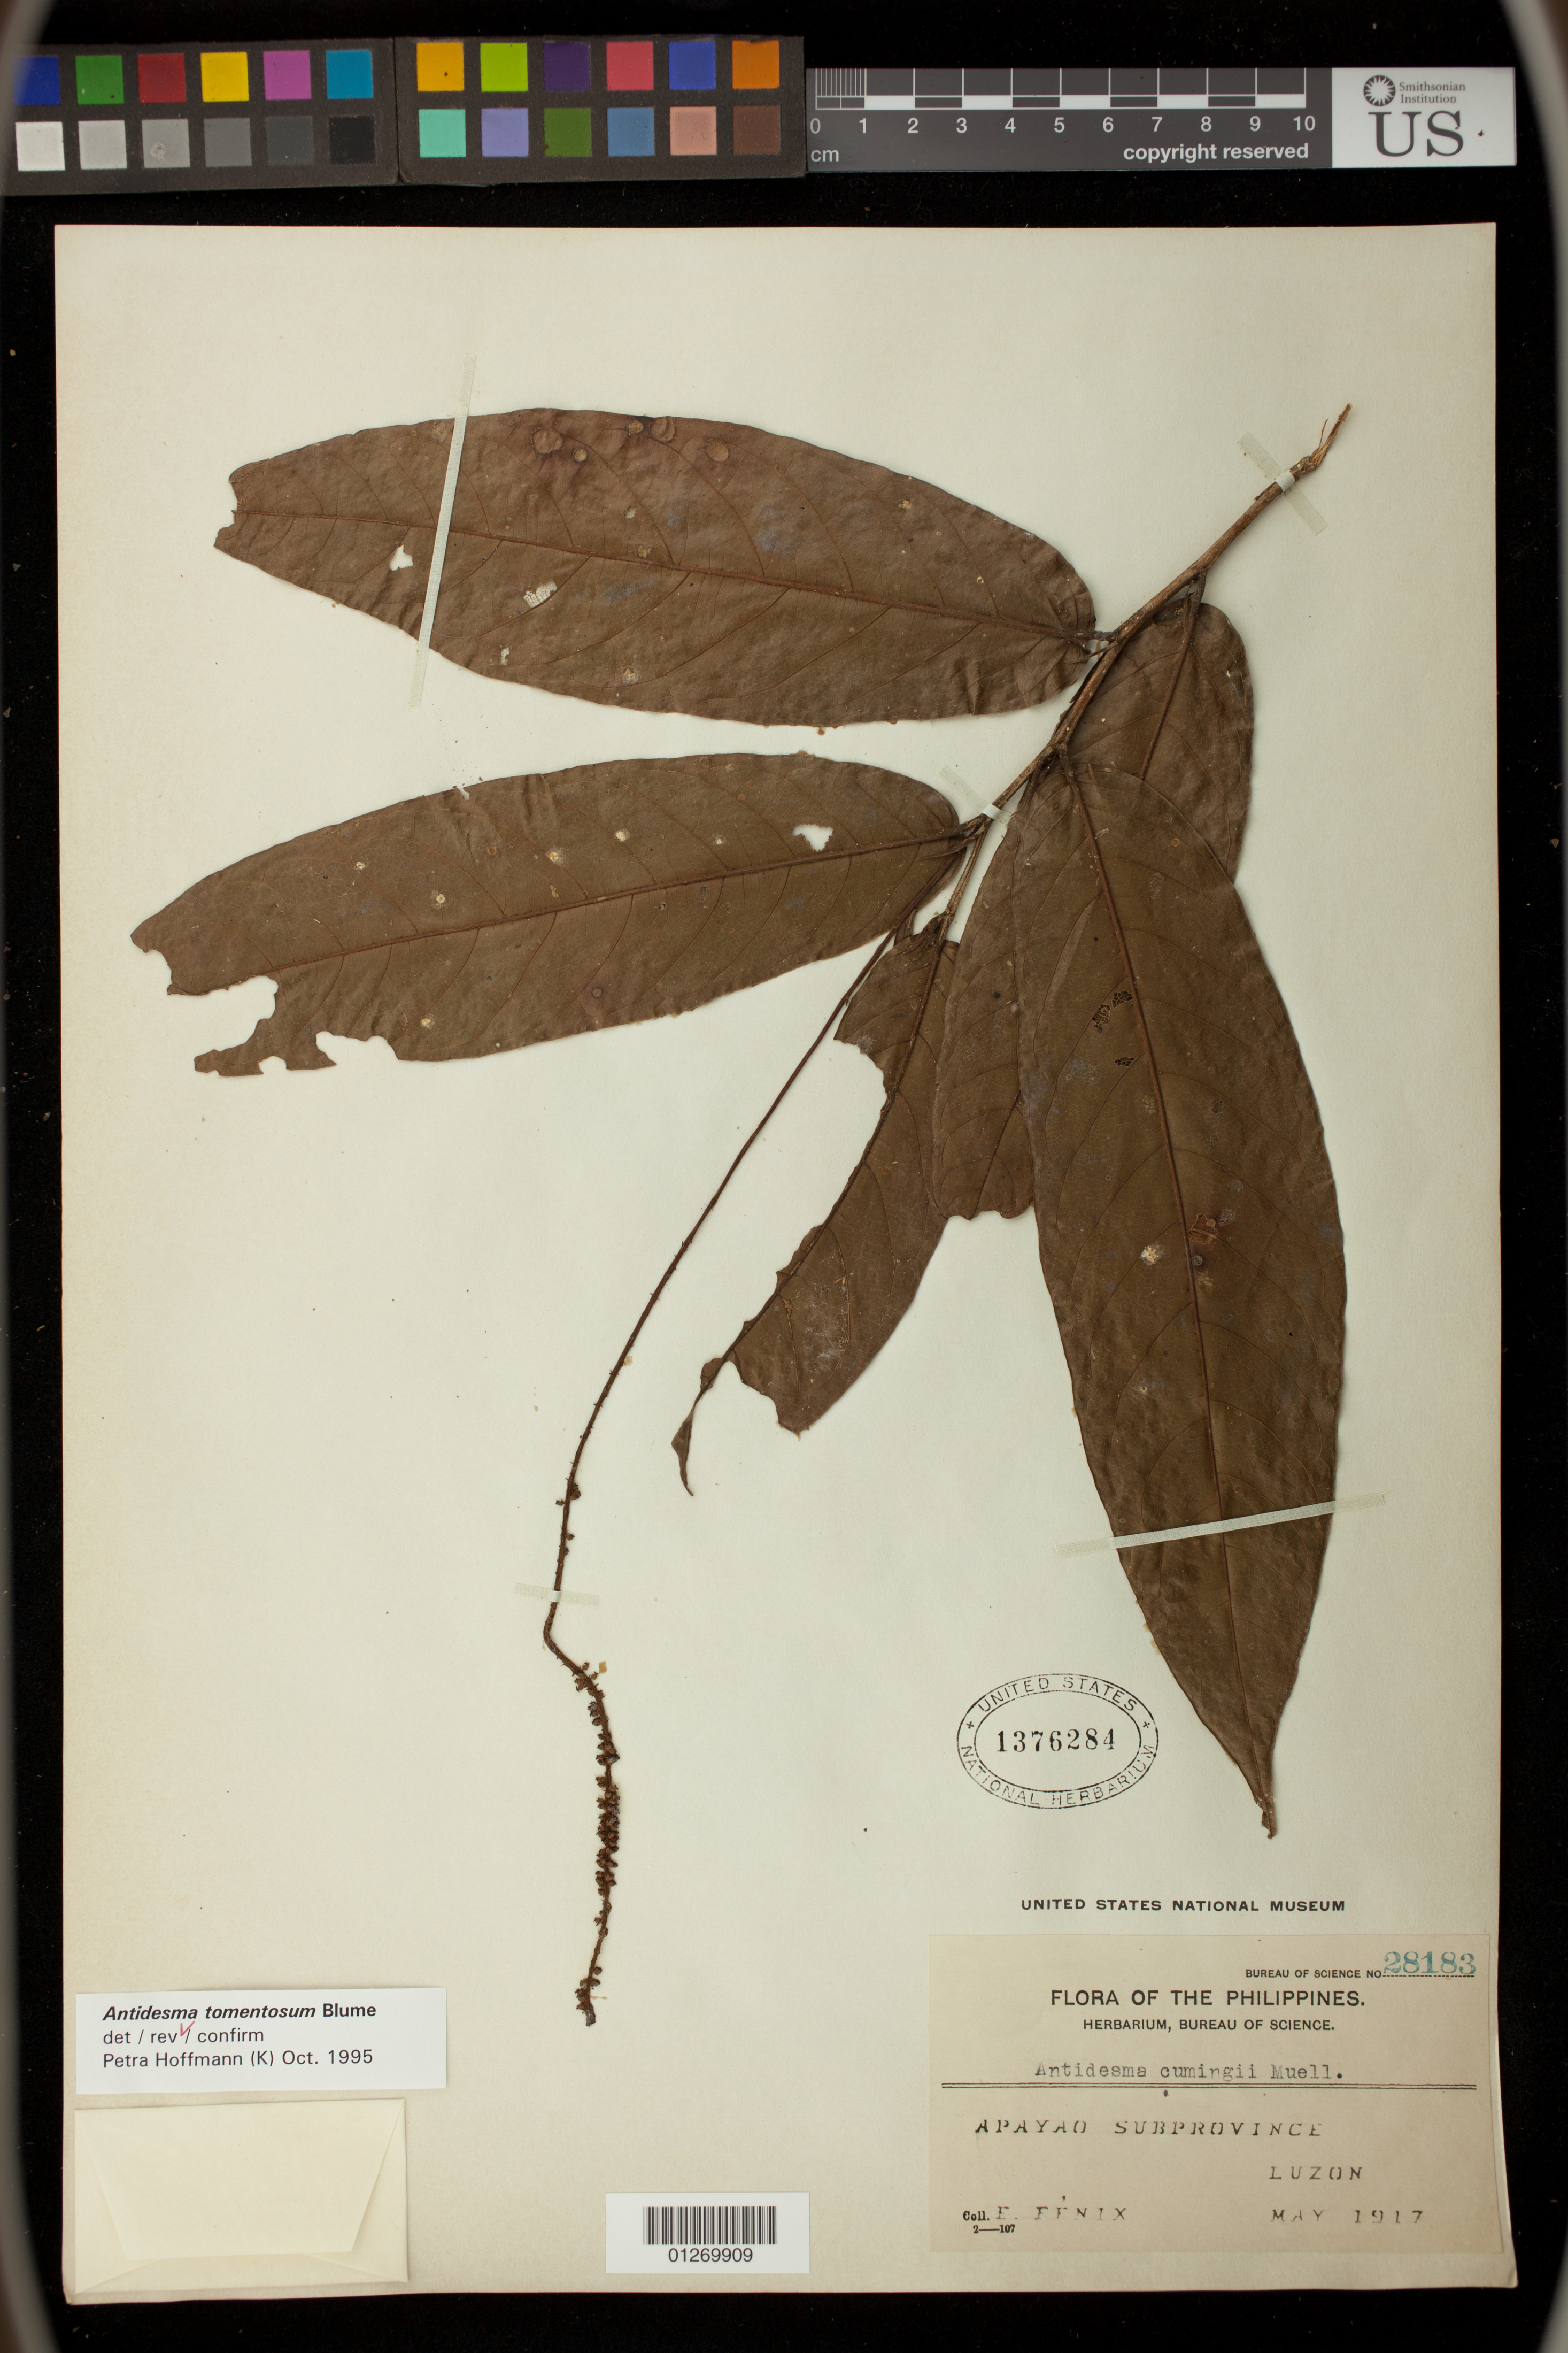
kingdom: Plantae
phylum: Tracheophyta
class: Magnoliopsida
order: Malpighiales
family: Phyllanthaceae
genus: Antidesma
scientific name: Antidesma tomentosum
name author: Blume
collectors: E. Fénix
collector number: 28183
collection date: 1917-05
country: Philippines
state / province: Cordillera (Administrative Region)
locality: Apayao Subprovince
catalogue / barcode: US 1376284